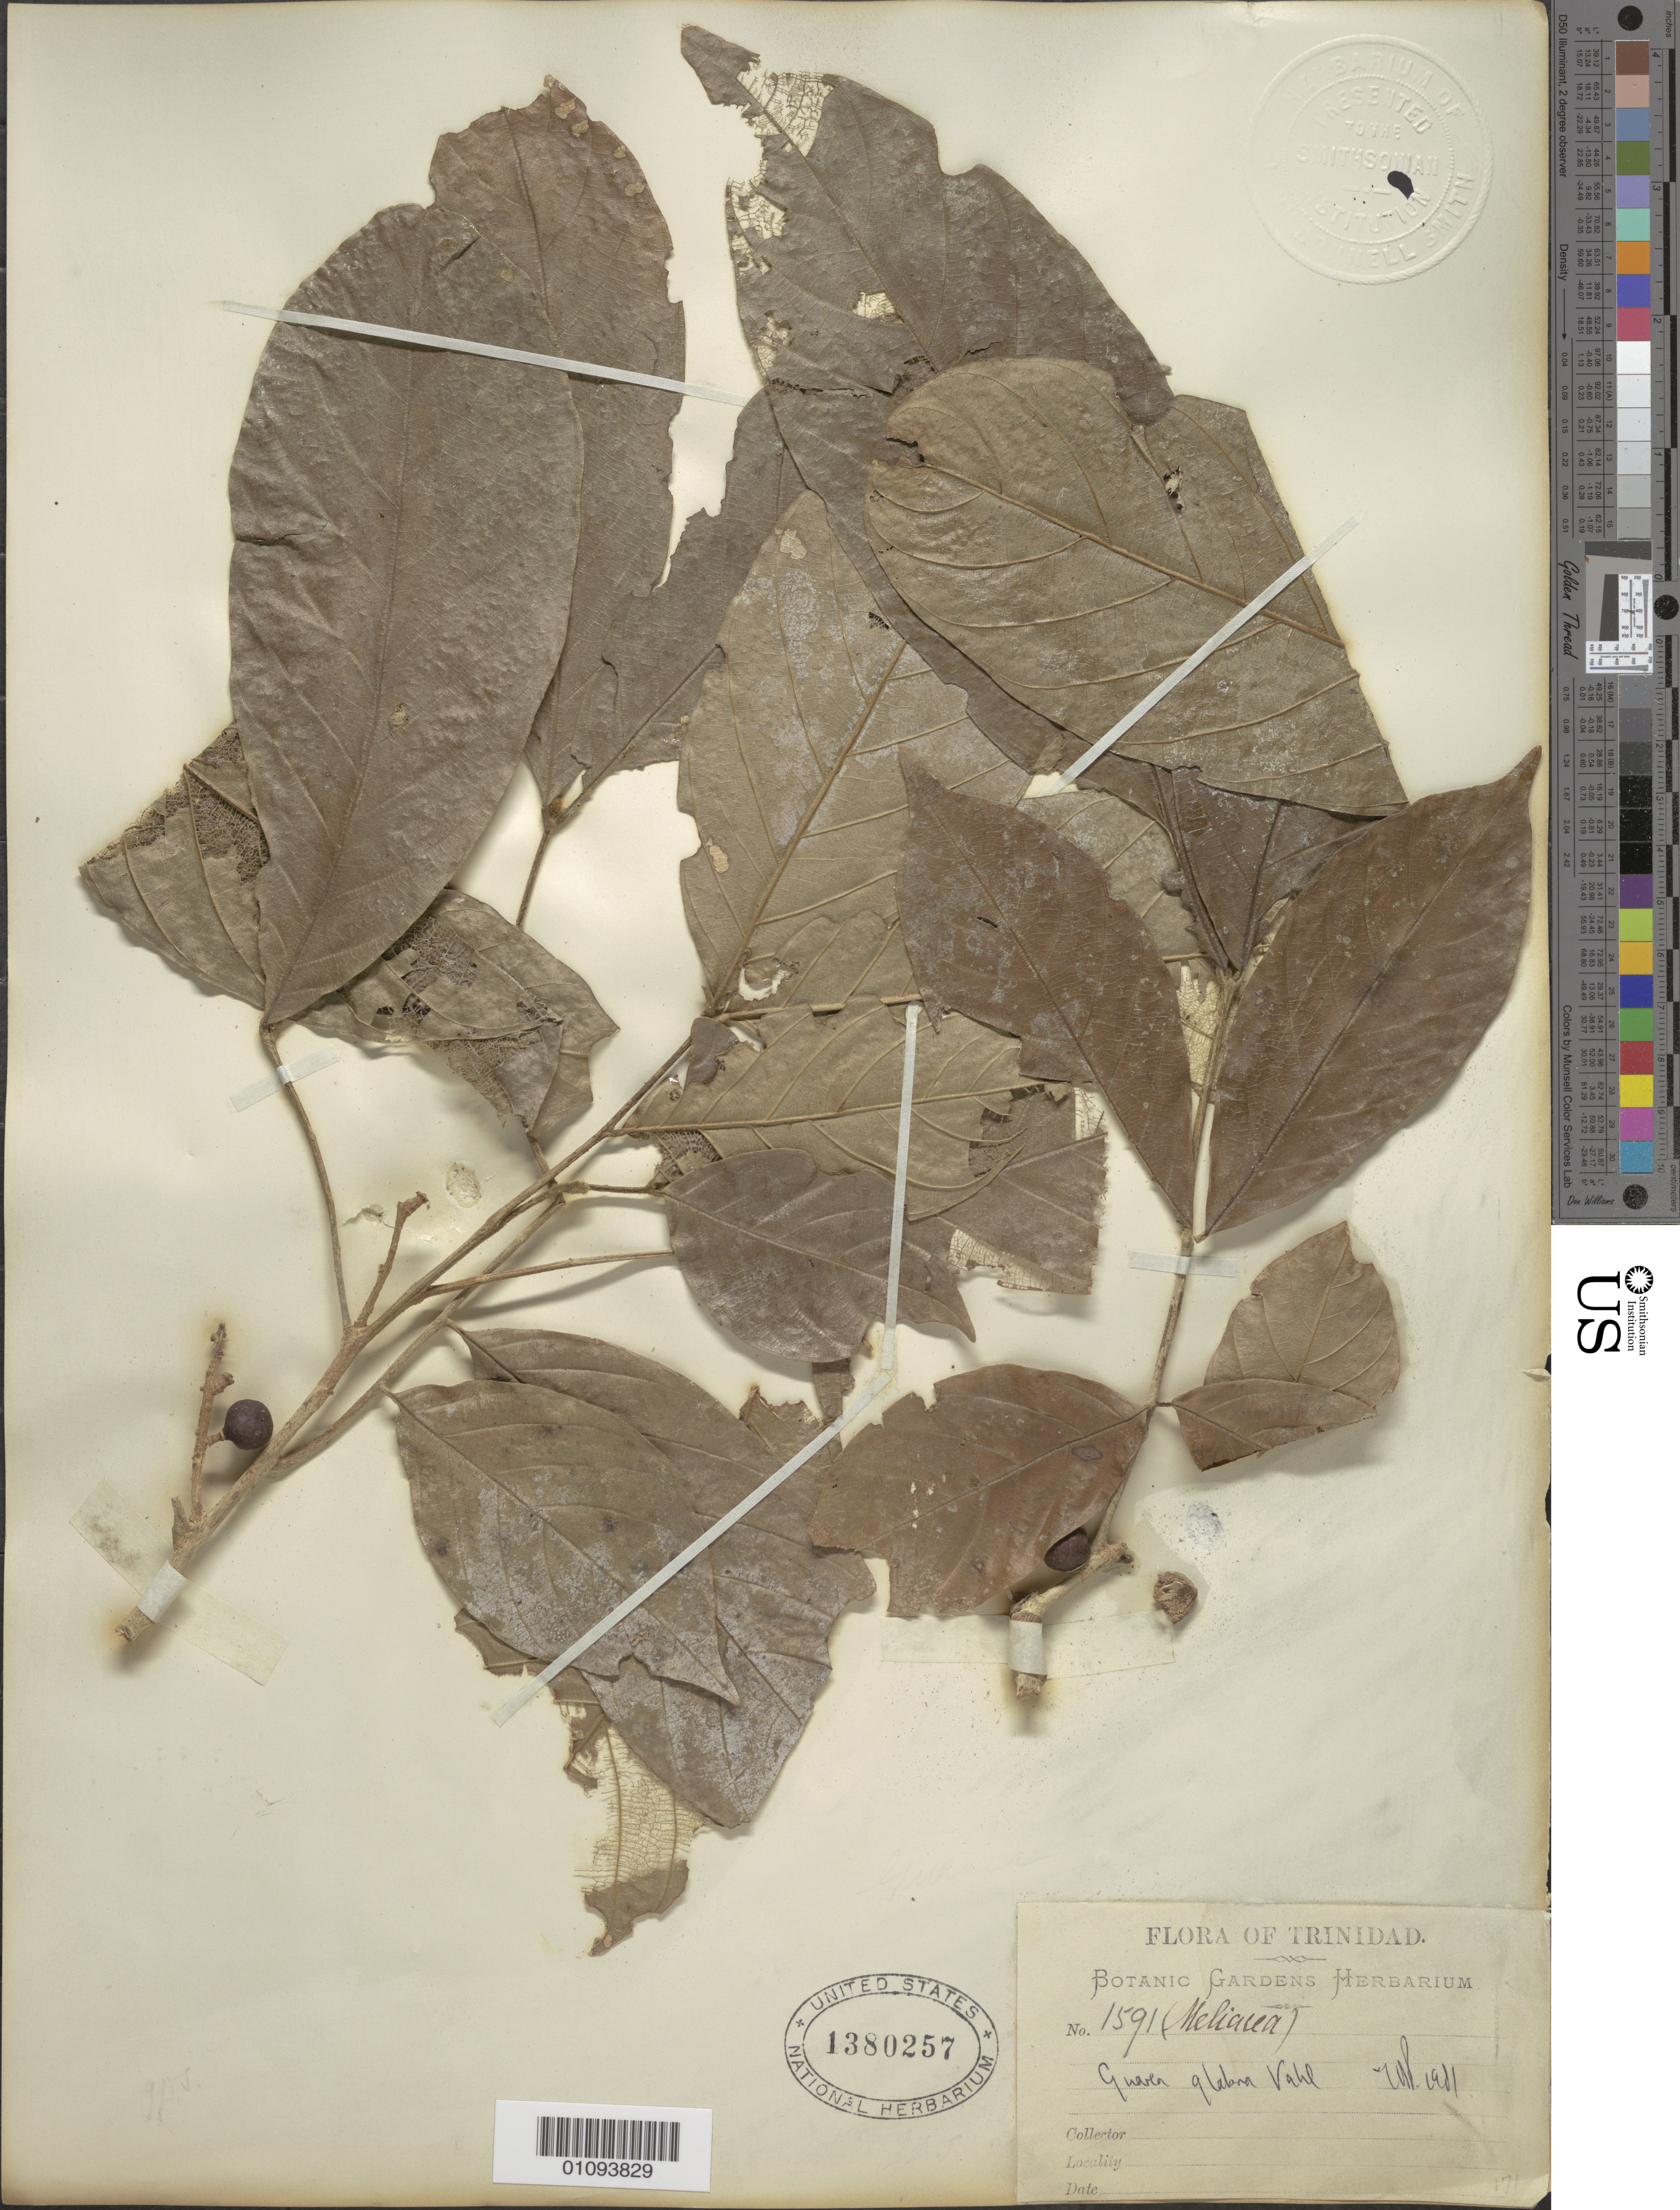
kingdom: Plantae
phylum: Tracheophyta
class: Magnoliopsida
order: Sapindales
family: Meliaceae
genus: Guarea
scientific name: Guarea glabra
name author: Vahl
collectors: Botanic Gardens Herbarium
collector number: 1591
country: Trinidad and Tobago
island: Trinidad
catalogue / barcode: US 1380257